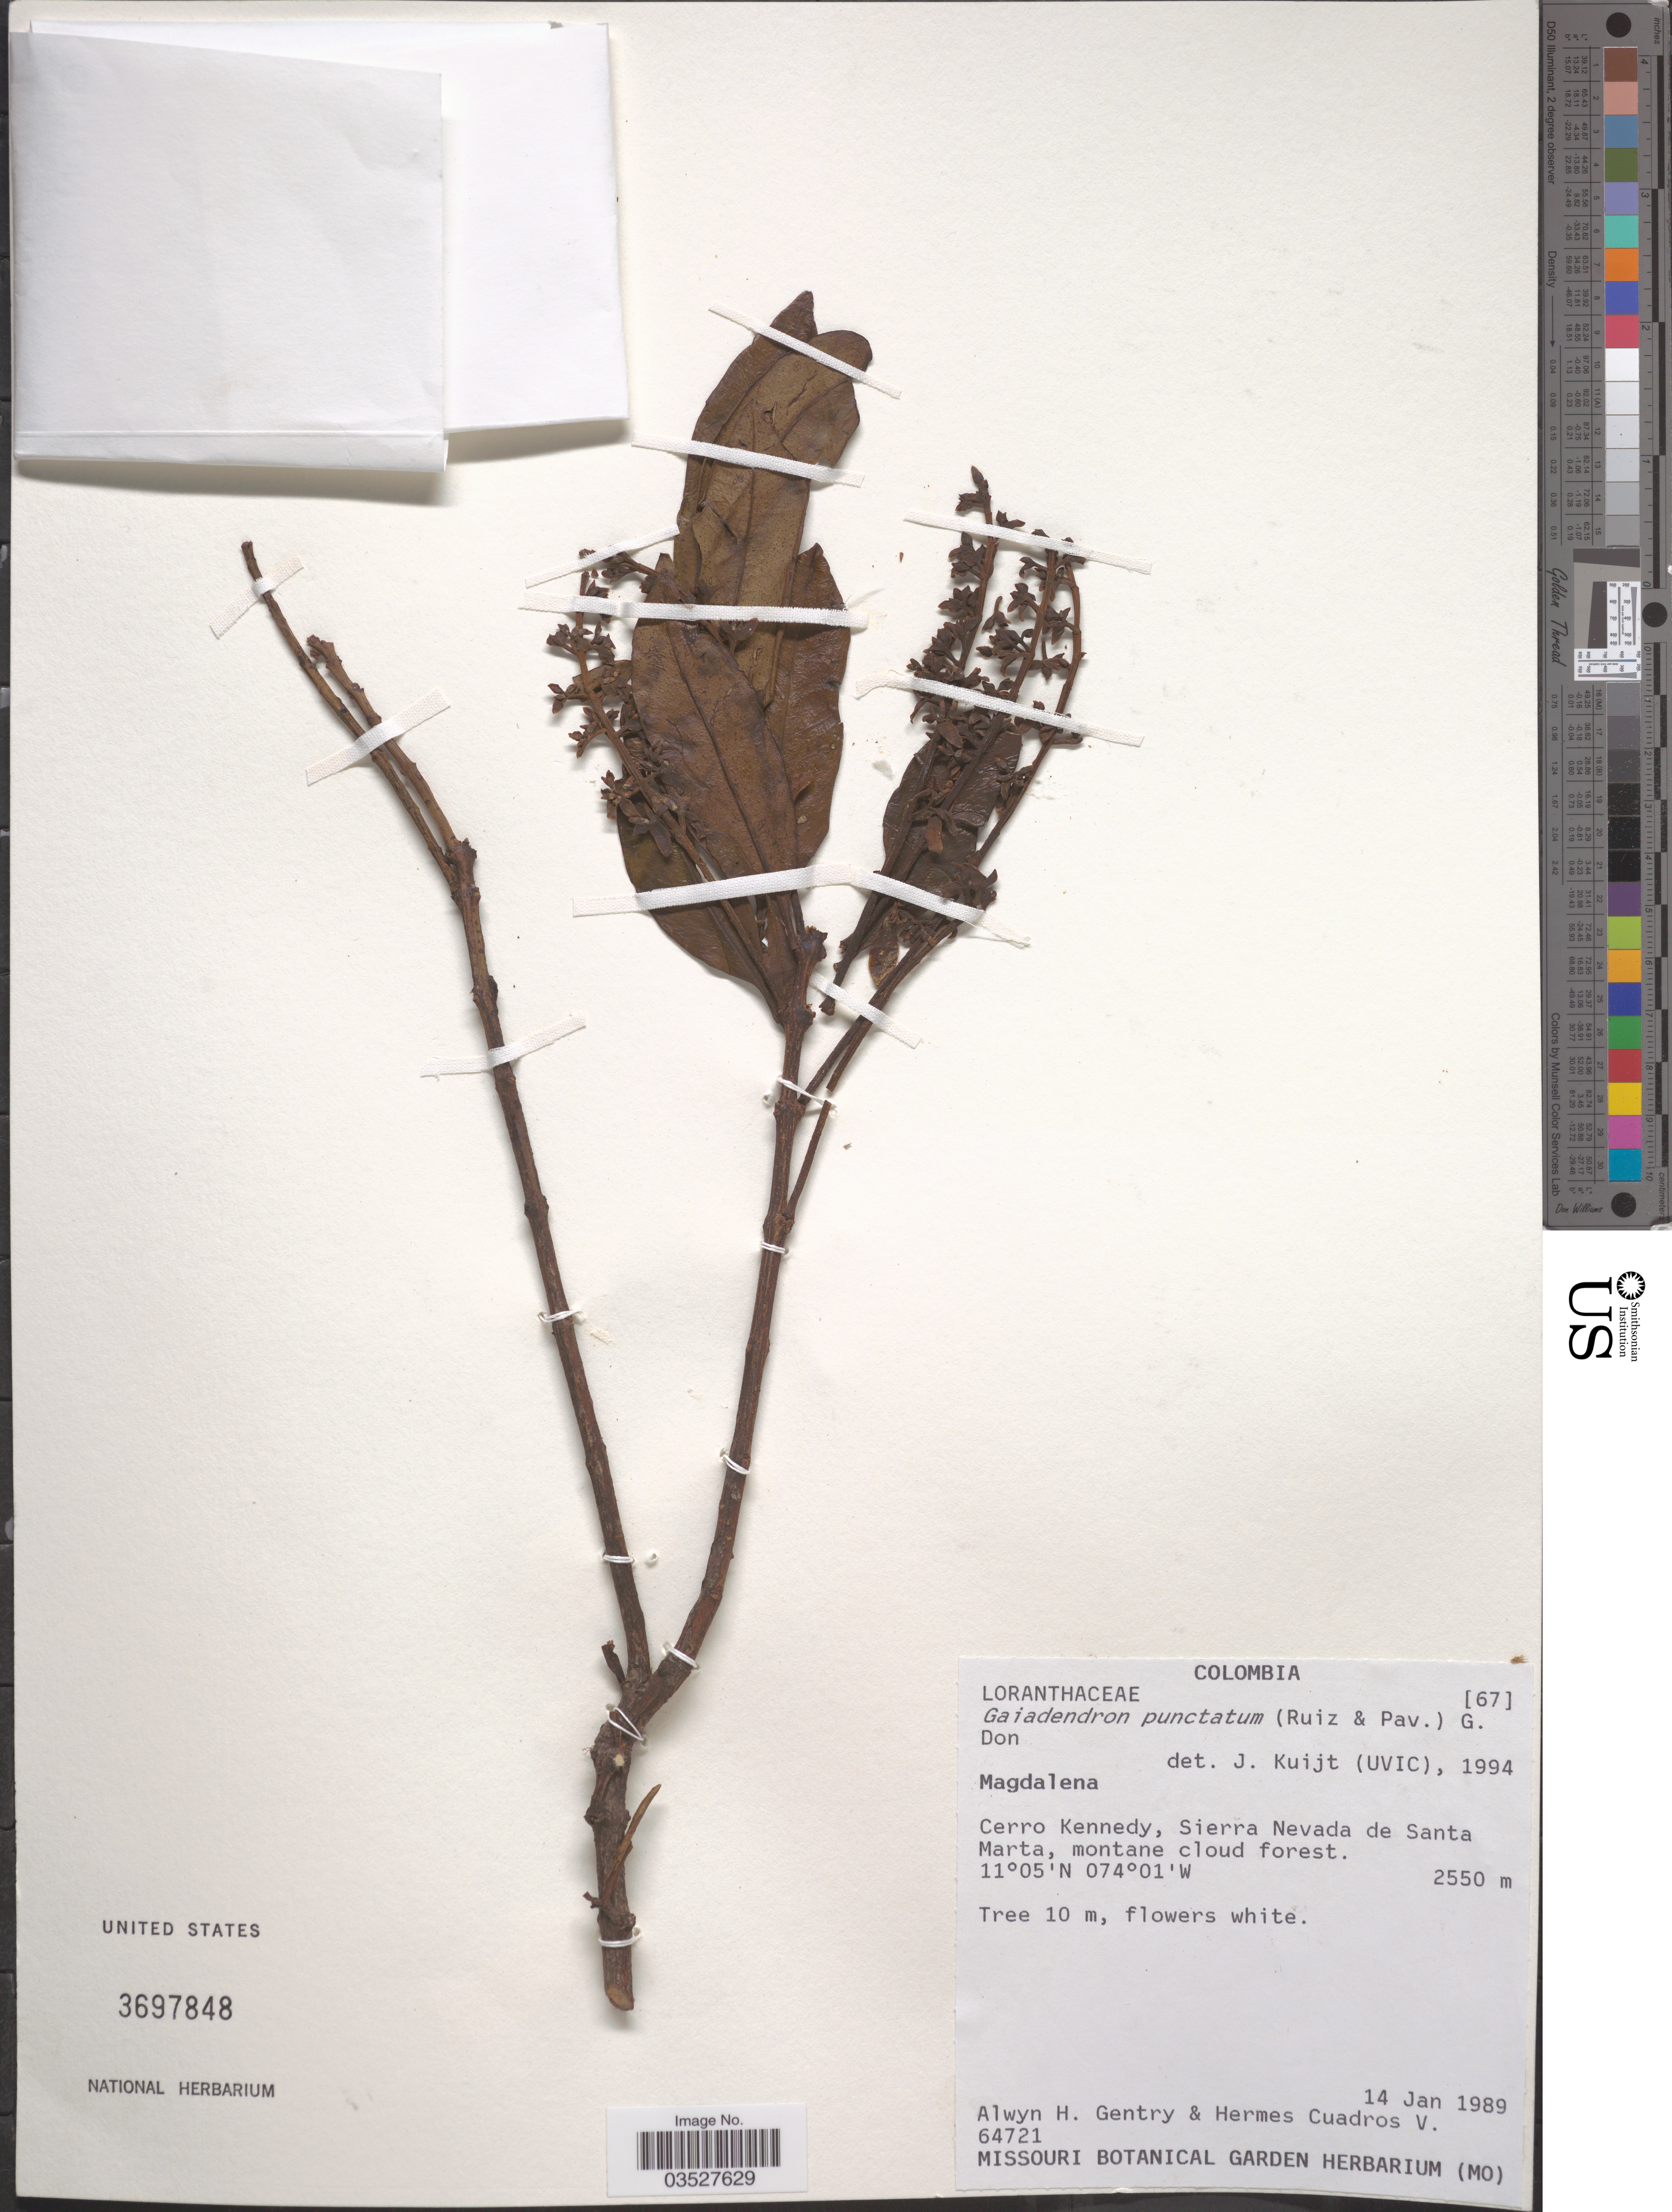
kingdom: Plantae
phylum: Tracheophyta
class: Magnoliopsida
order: Santalales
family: Loranthaceae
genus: Gaiadendron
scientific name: Gaiadendron punctatum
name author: (Ruiz & Pav.) G. Don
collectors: A. H. Gentry & H. Cuadros V.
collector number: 64721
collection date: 1989-01-14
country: Colombia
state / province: Magdalena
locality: Cerro Kennedy, Sierra Nevada de Santa Marta, montane cloud forest.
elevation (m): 2550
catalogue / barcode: US 3697848